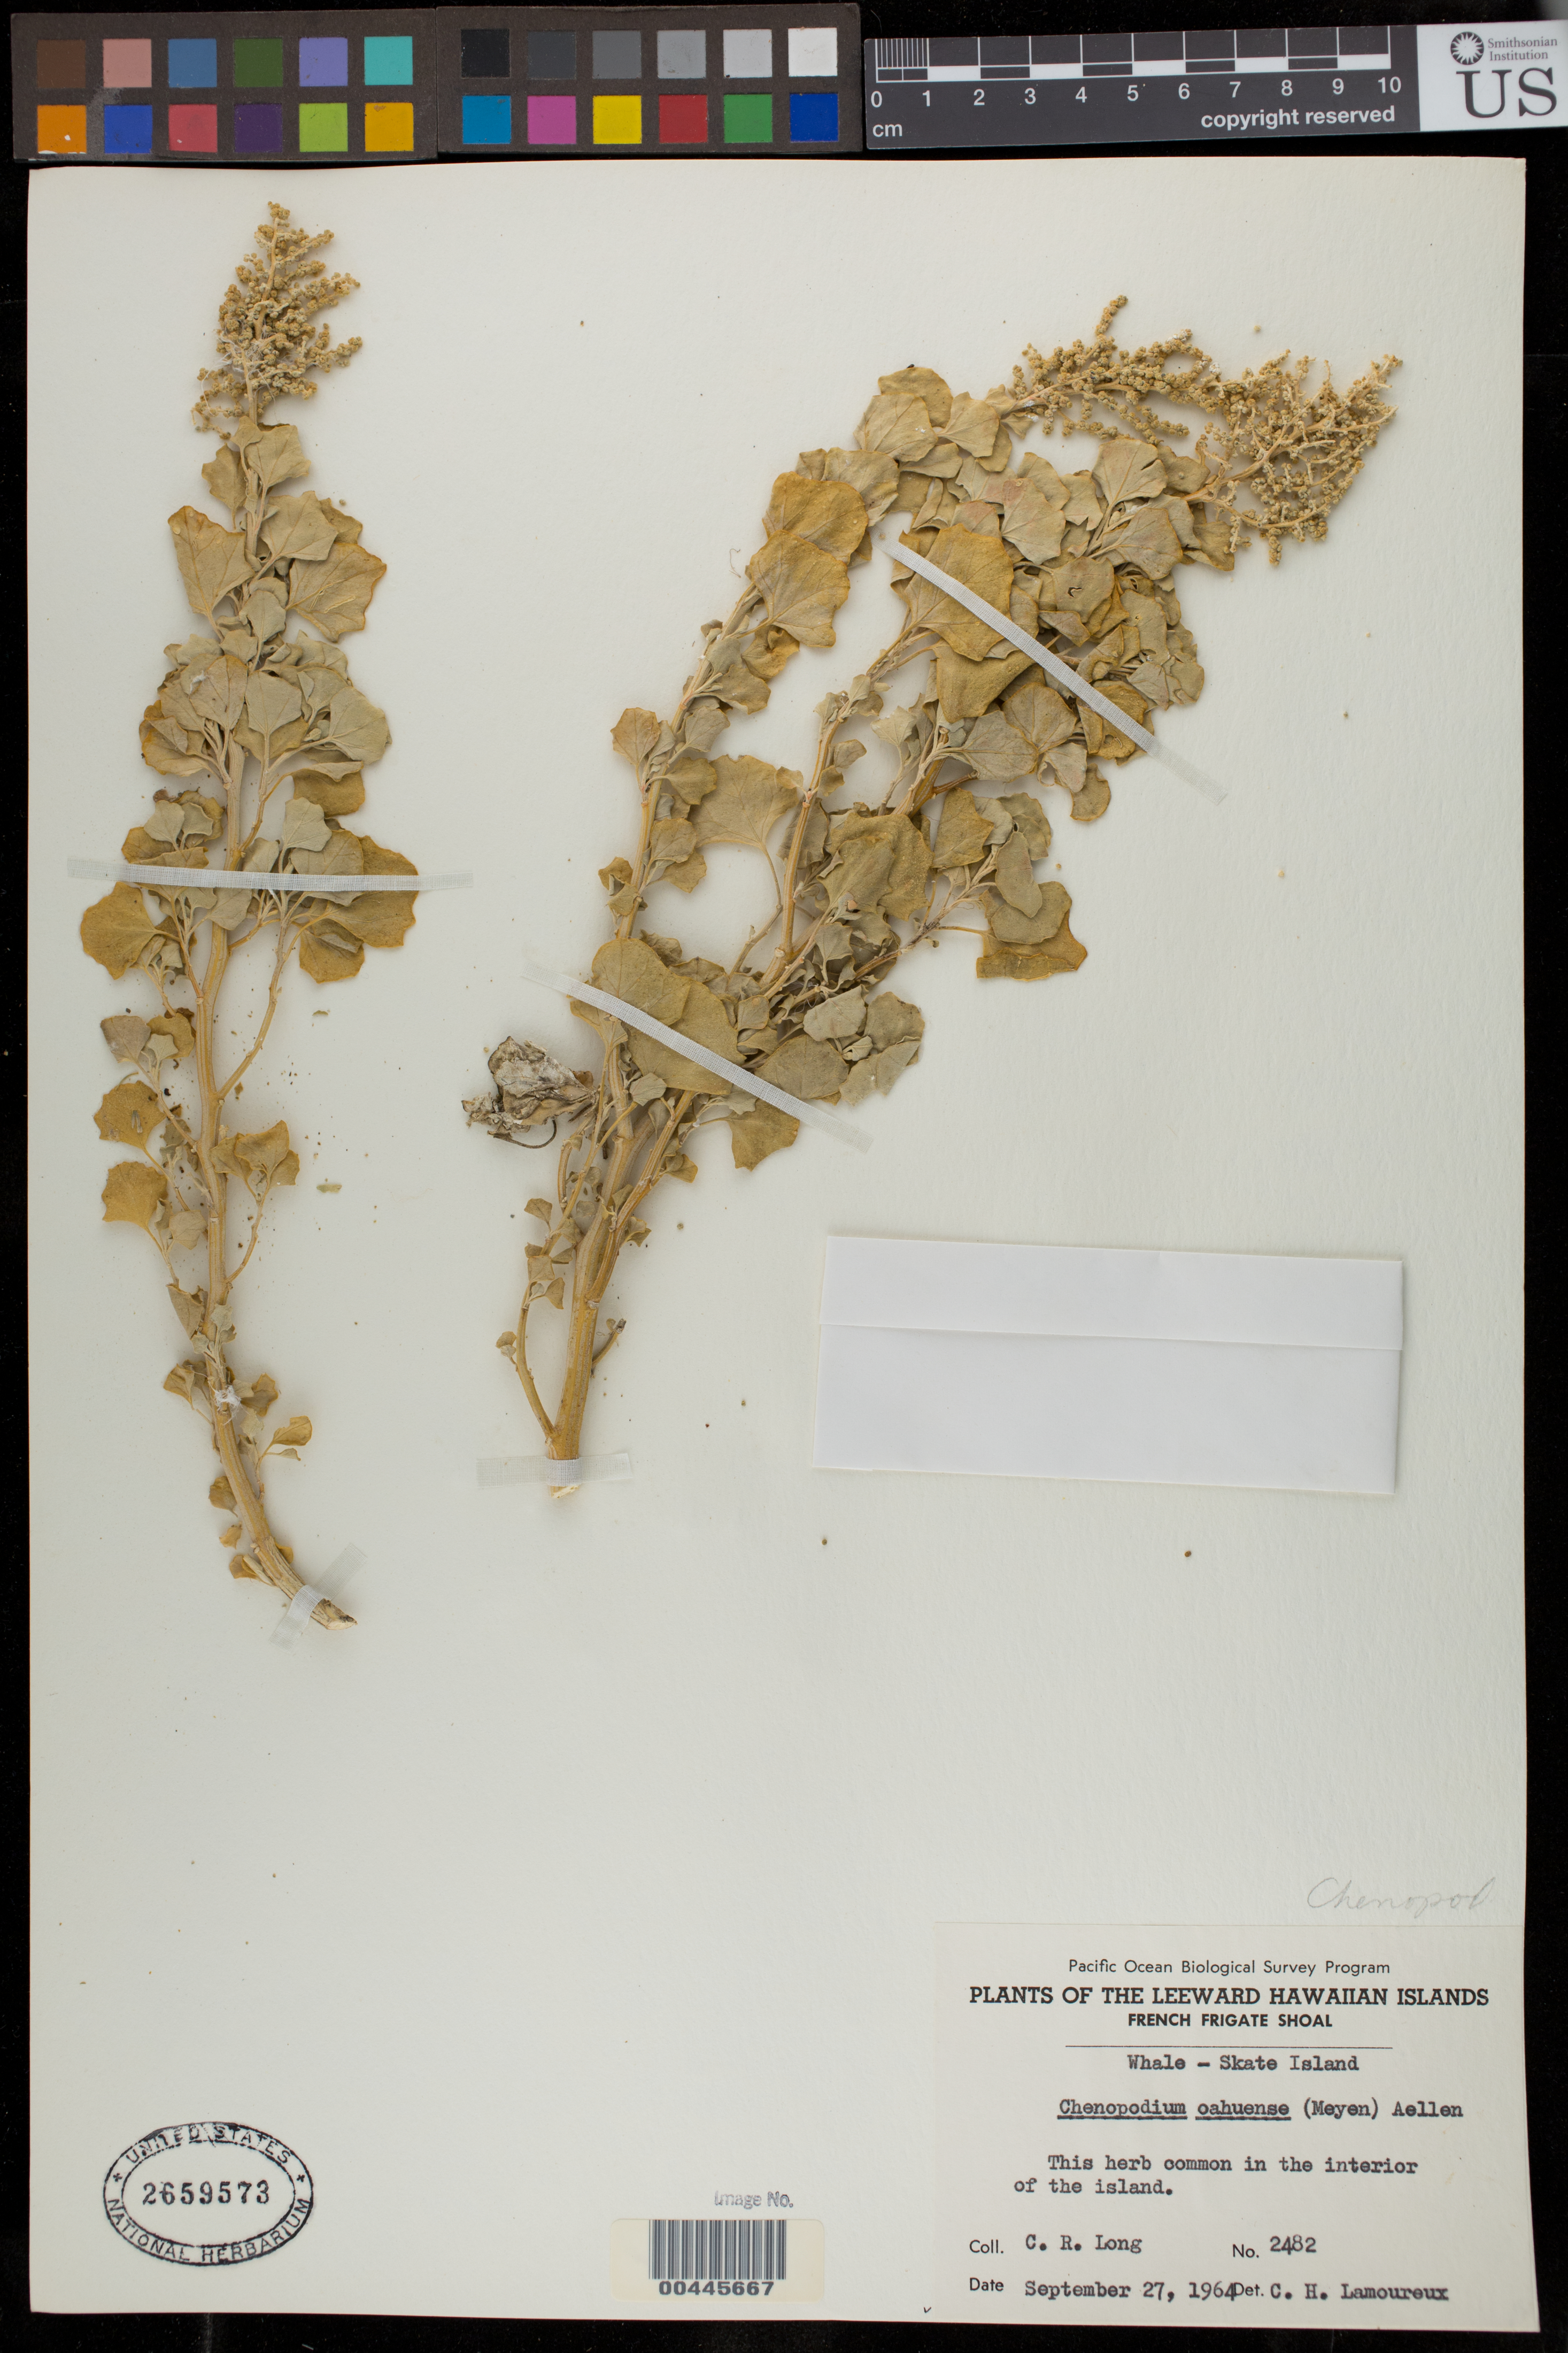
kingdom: Plantae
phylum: Tracheophyta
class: Magnoliopsida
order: Caryophyllales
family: Amaranthaceae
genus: Chenopodium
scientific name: Chenopodium oahuense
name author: (Meyen) Aellen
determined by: Lamoureux, C. H.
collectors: C. Long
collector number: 2482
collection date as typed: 27 Sep 1964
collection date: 1964-09-27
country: United States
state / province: Hawaii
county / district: Honolulu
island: French Frigate Shoals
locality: Whale-Skate Islet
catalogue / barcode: US 2659573